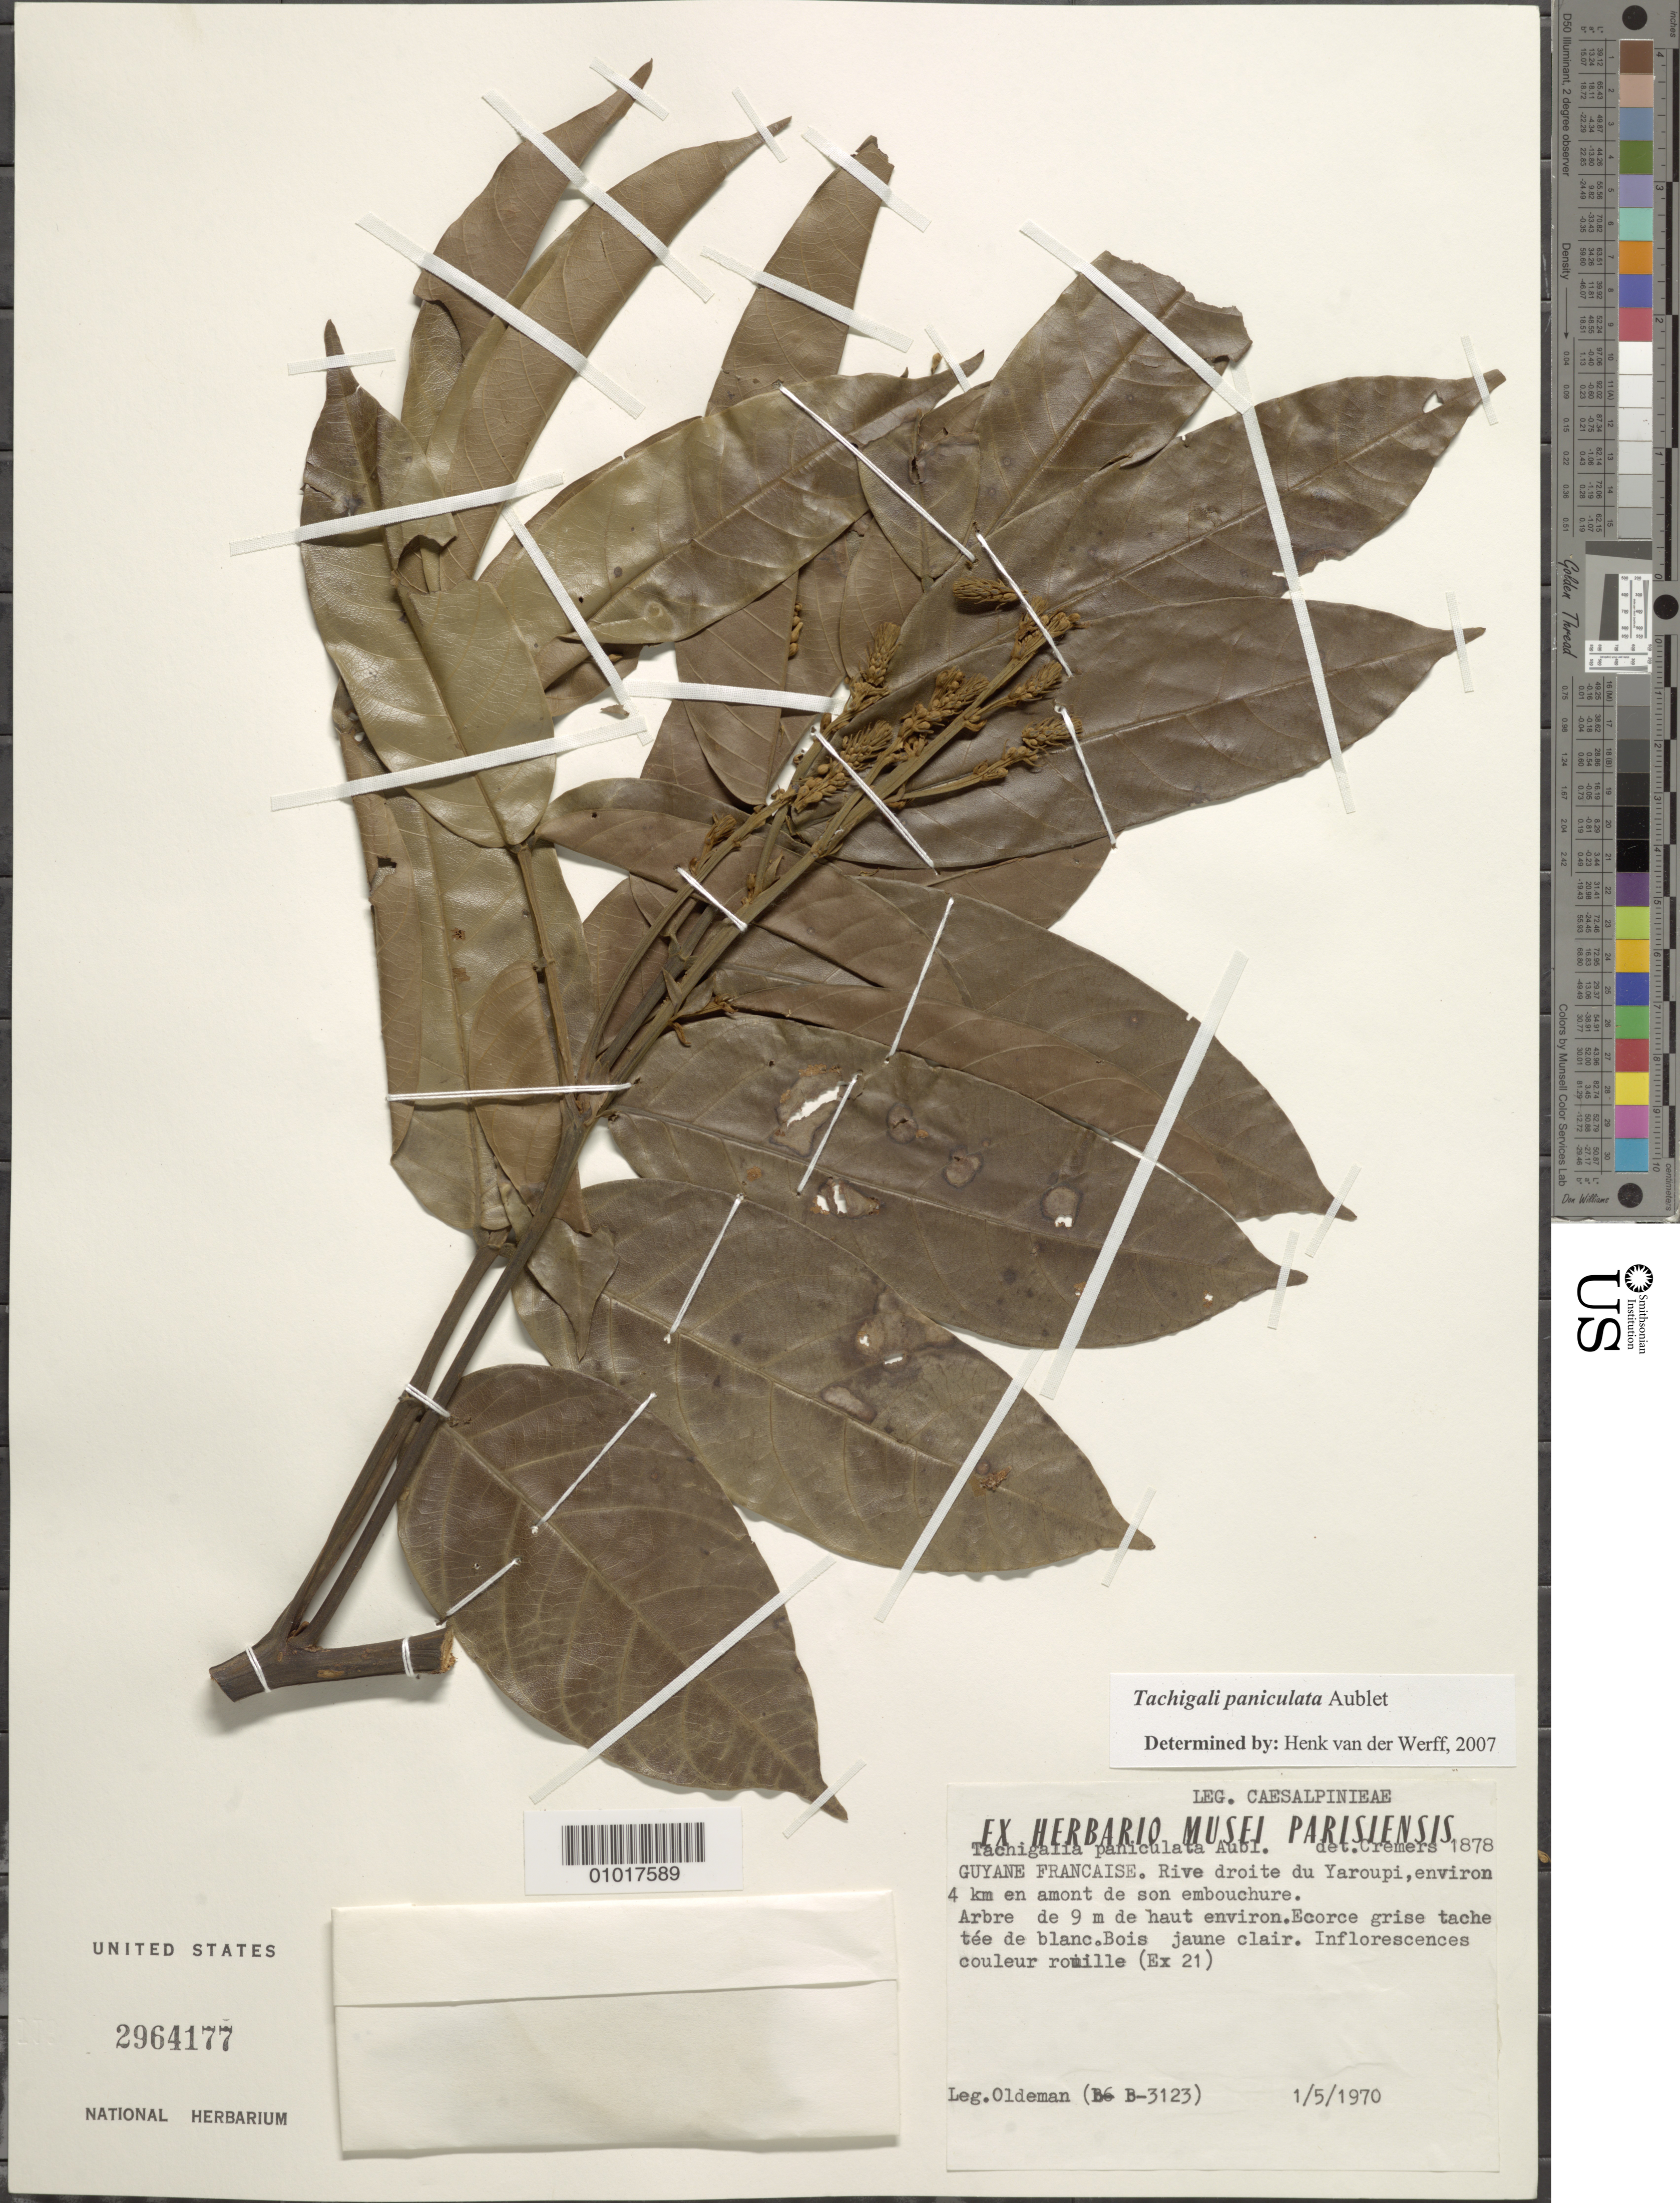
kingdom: Plantae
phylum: Tracheophyta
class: Magnoliopsida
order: Fabales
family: Fabaceae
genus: Tachigali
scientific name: Tachigali paniculata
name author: Aubl.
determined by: van der Werff, H., (MO), Missouri Botanical Garden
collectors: R. Oldeman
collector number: B 3123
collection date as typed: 1-May-70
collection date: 1970-05-01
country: French Guiana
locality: Rivière Yaroupi, rive droite, environ 4 km en amont de son embouchure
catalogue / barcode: US 2964177